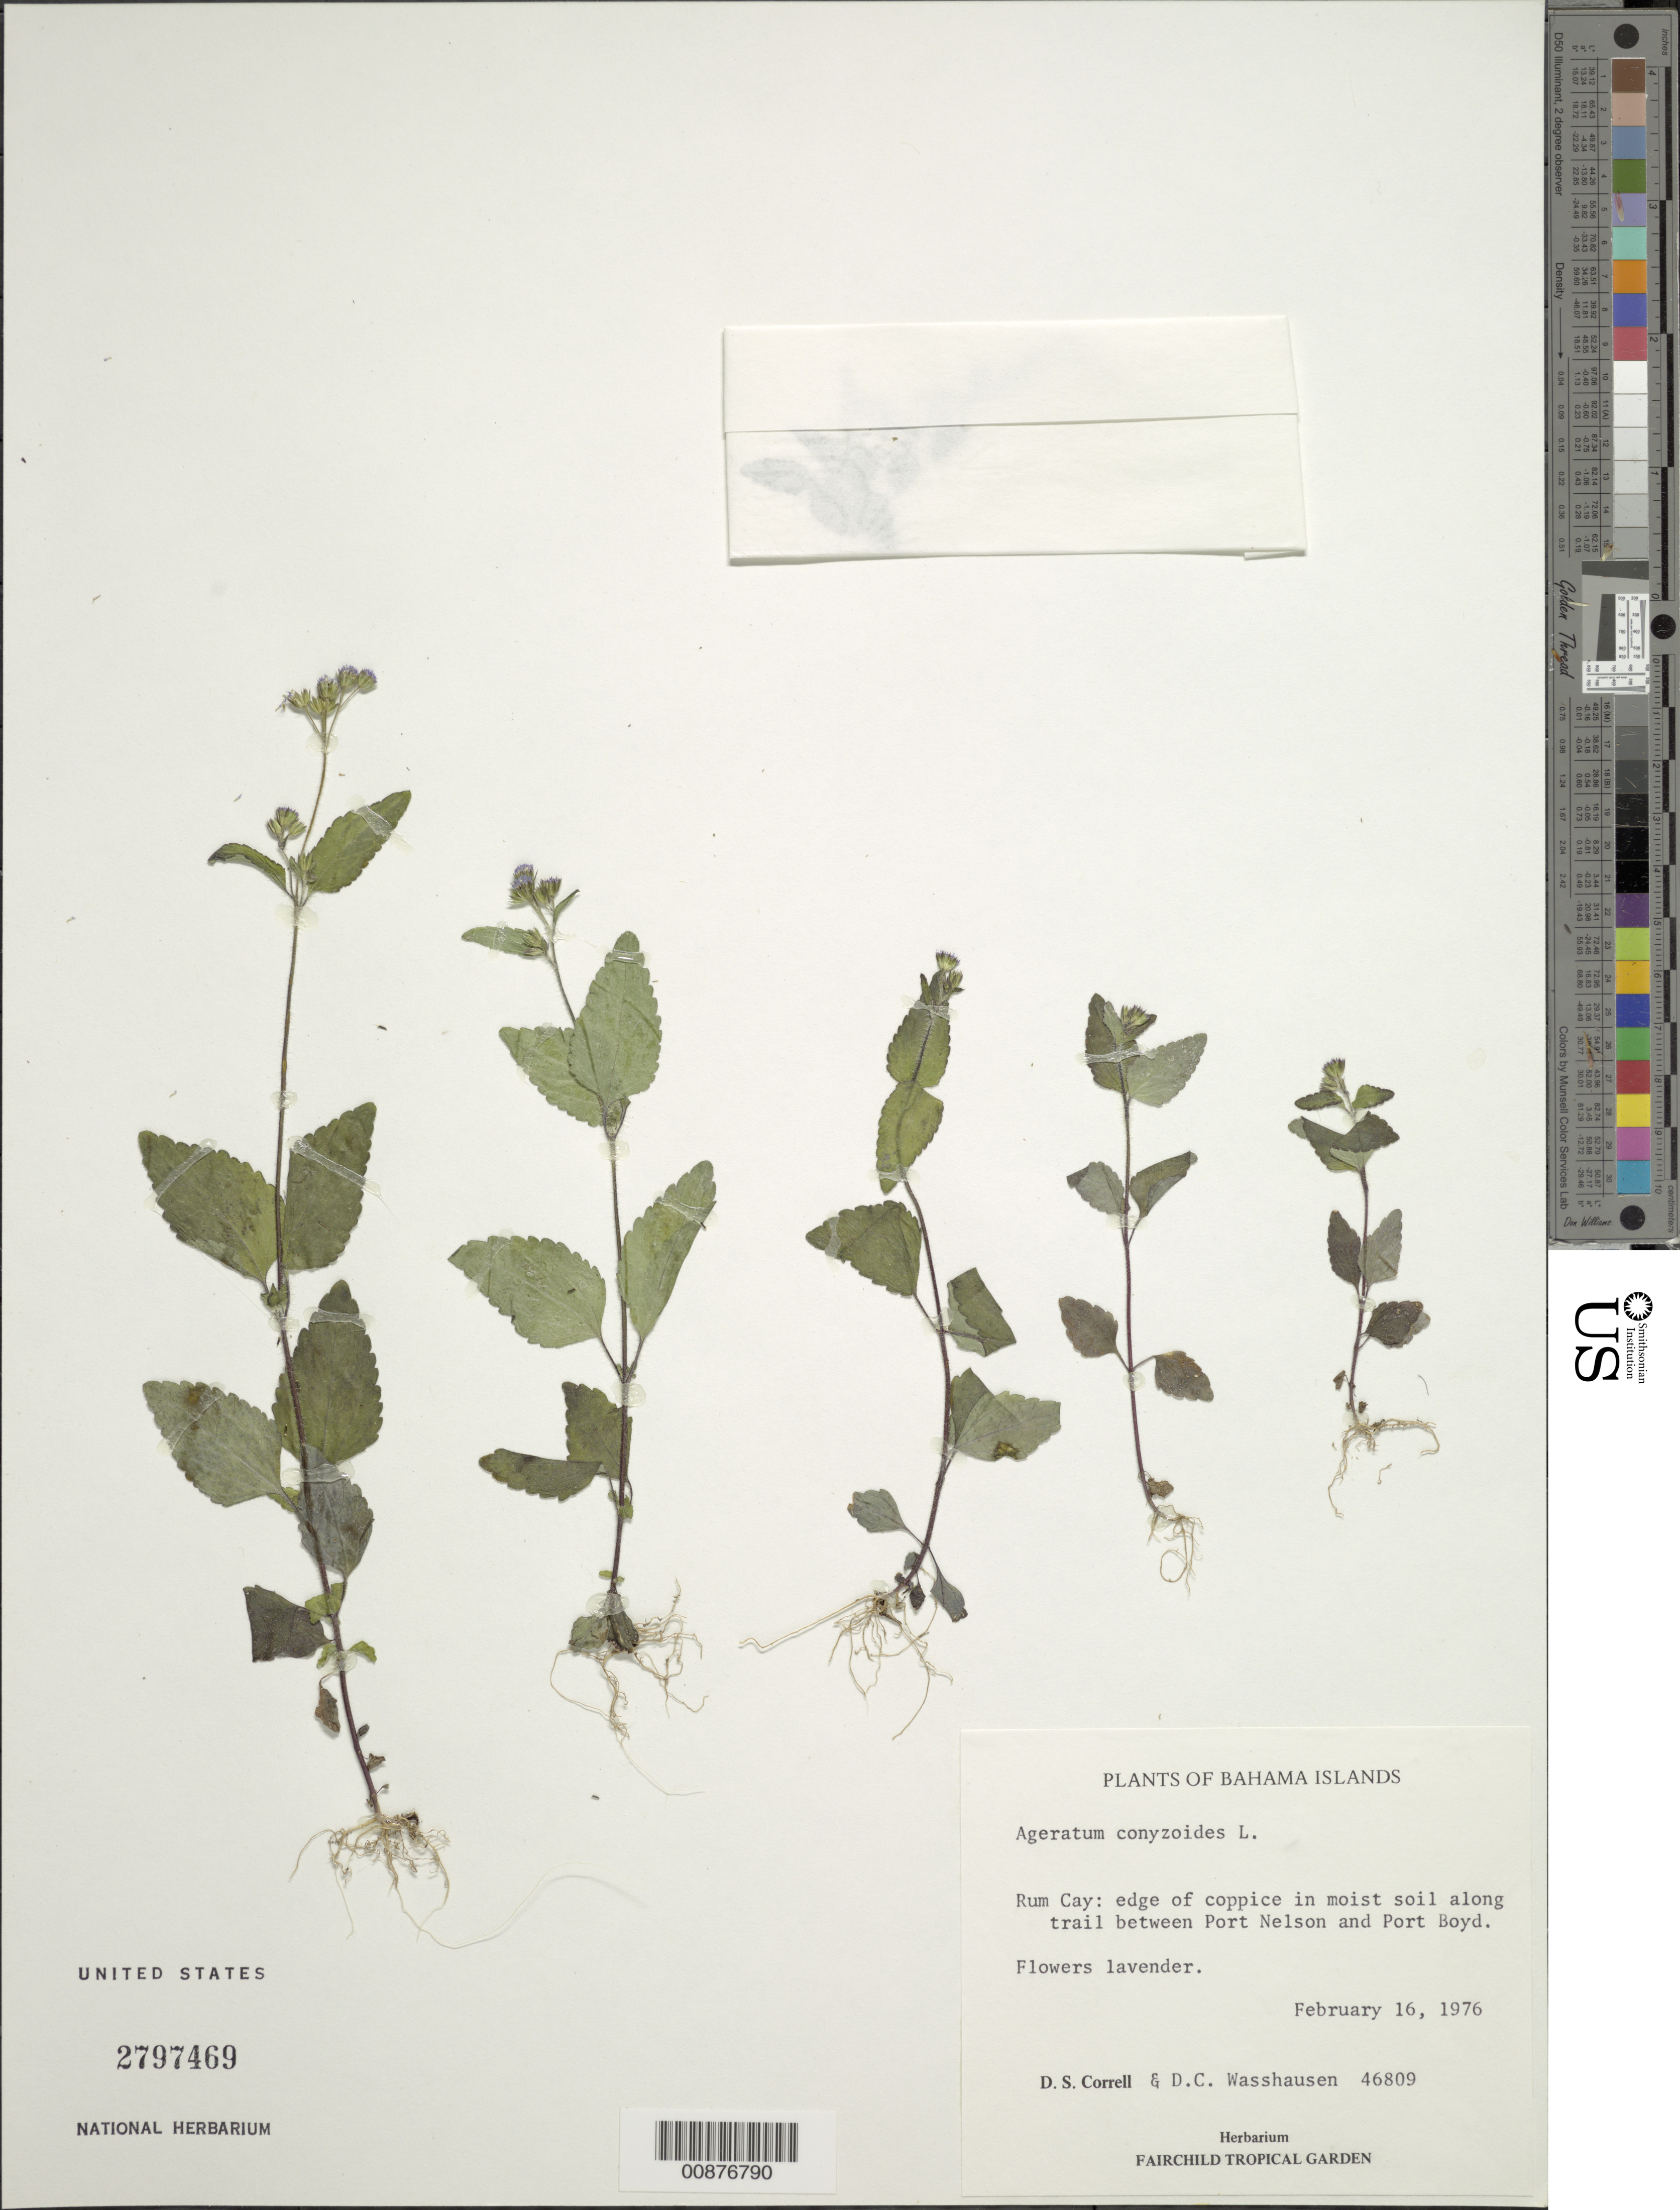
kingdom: Plantae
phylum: Tracheophyta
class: Magnoliopsida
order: Asterales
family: Asteraceae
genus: Ageratum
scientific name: Ageratum conyzoides subsp. latifolium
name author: (Cav.) M.F. Johnson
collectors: D. S. Correll & D. C. Wasshausen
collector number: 46809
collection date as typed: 16 Feb 1976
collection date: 1976-02-16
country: Bahamas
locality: Rum Cay. Trail between Port Nelson and Port Boyd.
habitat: Edge of coppice, in moist soil along trail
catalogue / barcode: US 2797469